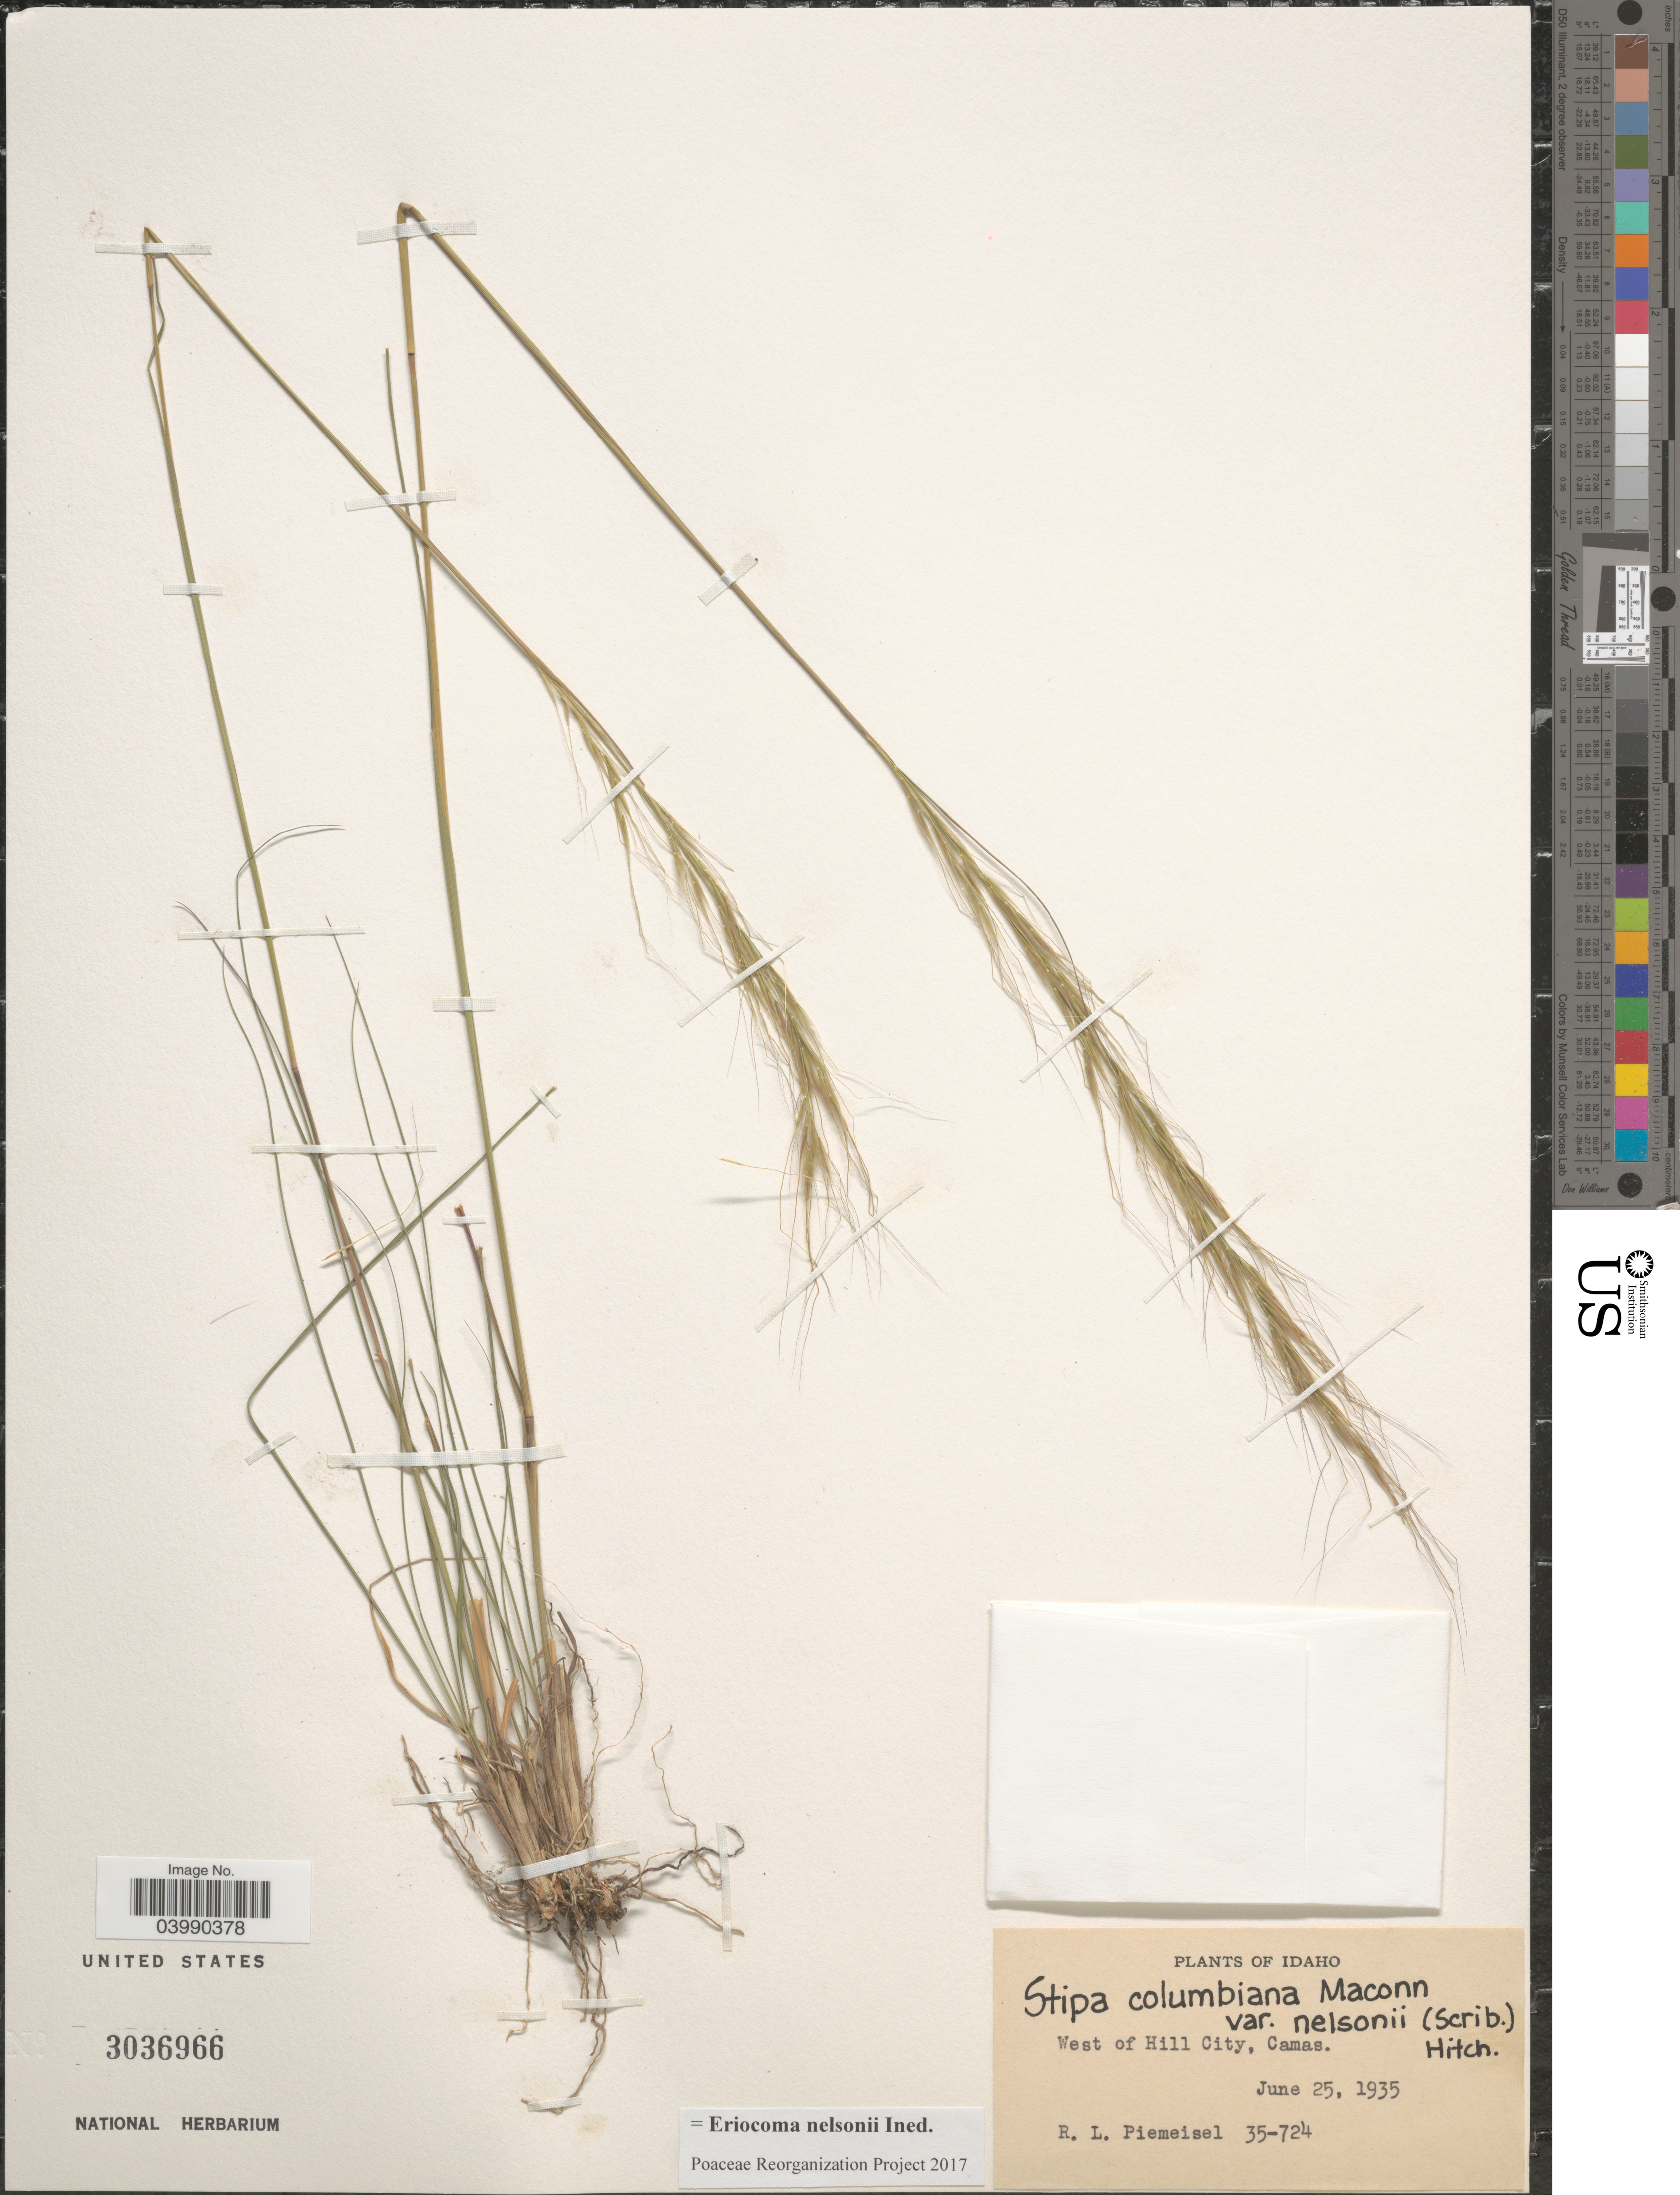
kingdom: Plantae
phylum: Tracheophyta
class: Liliopsida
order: Poales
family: Poaceae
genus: Eriocoma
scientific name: Eriocoma nelsonii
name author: (Scribn.) Romasch.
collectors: R. L. Piemeisel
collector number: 35-724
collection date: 1935-06-25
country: United States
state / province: Idaho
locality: West of Hill City, Camas.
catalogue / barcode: US 3036966